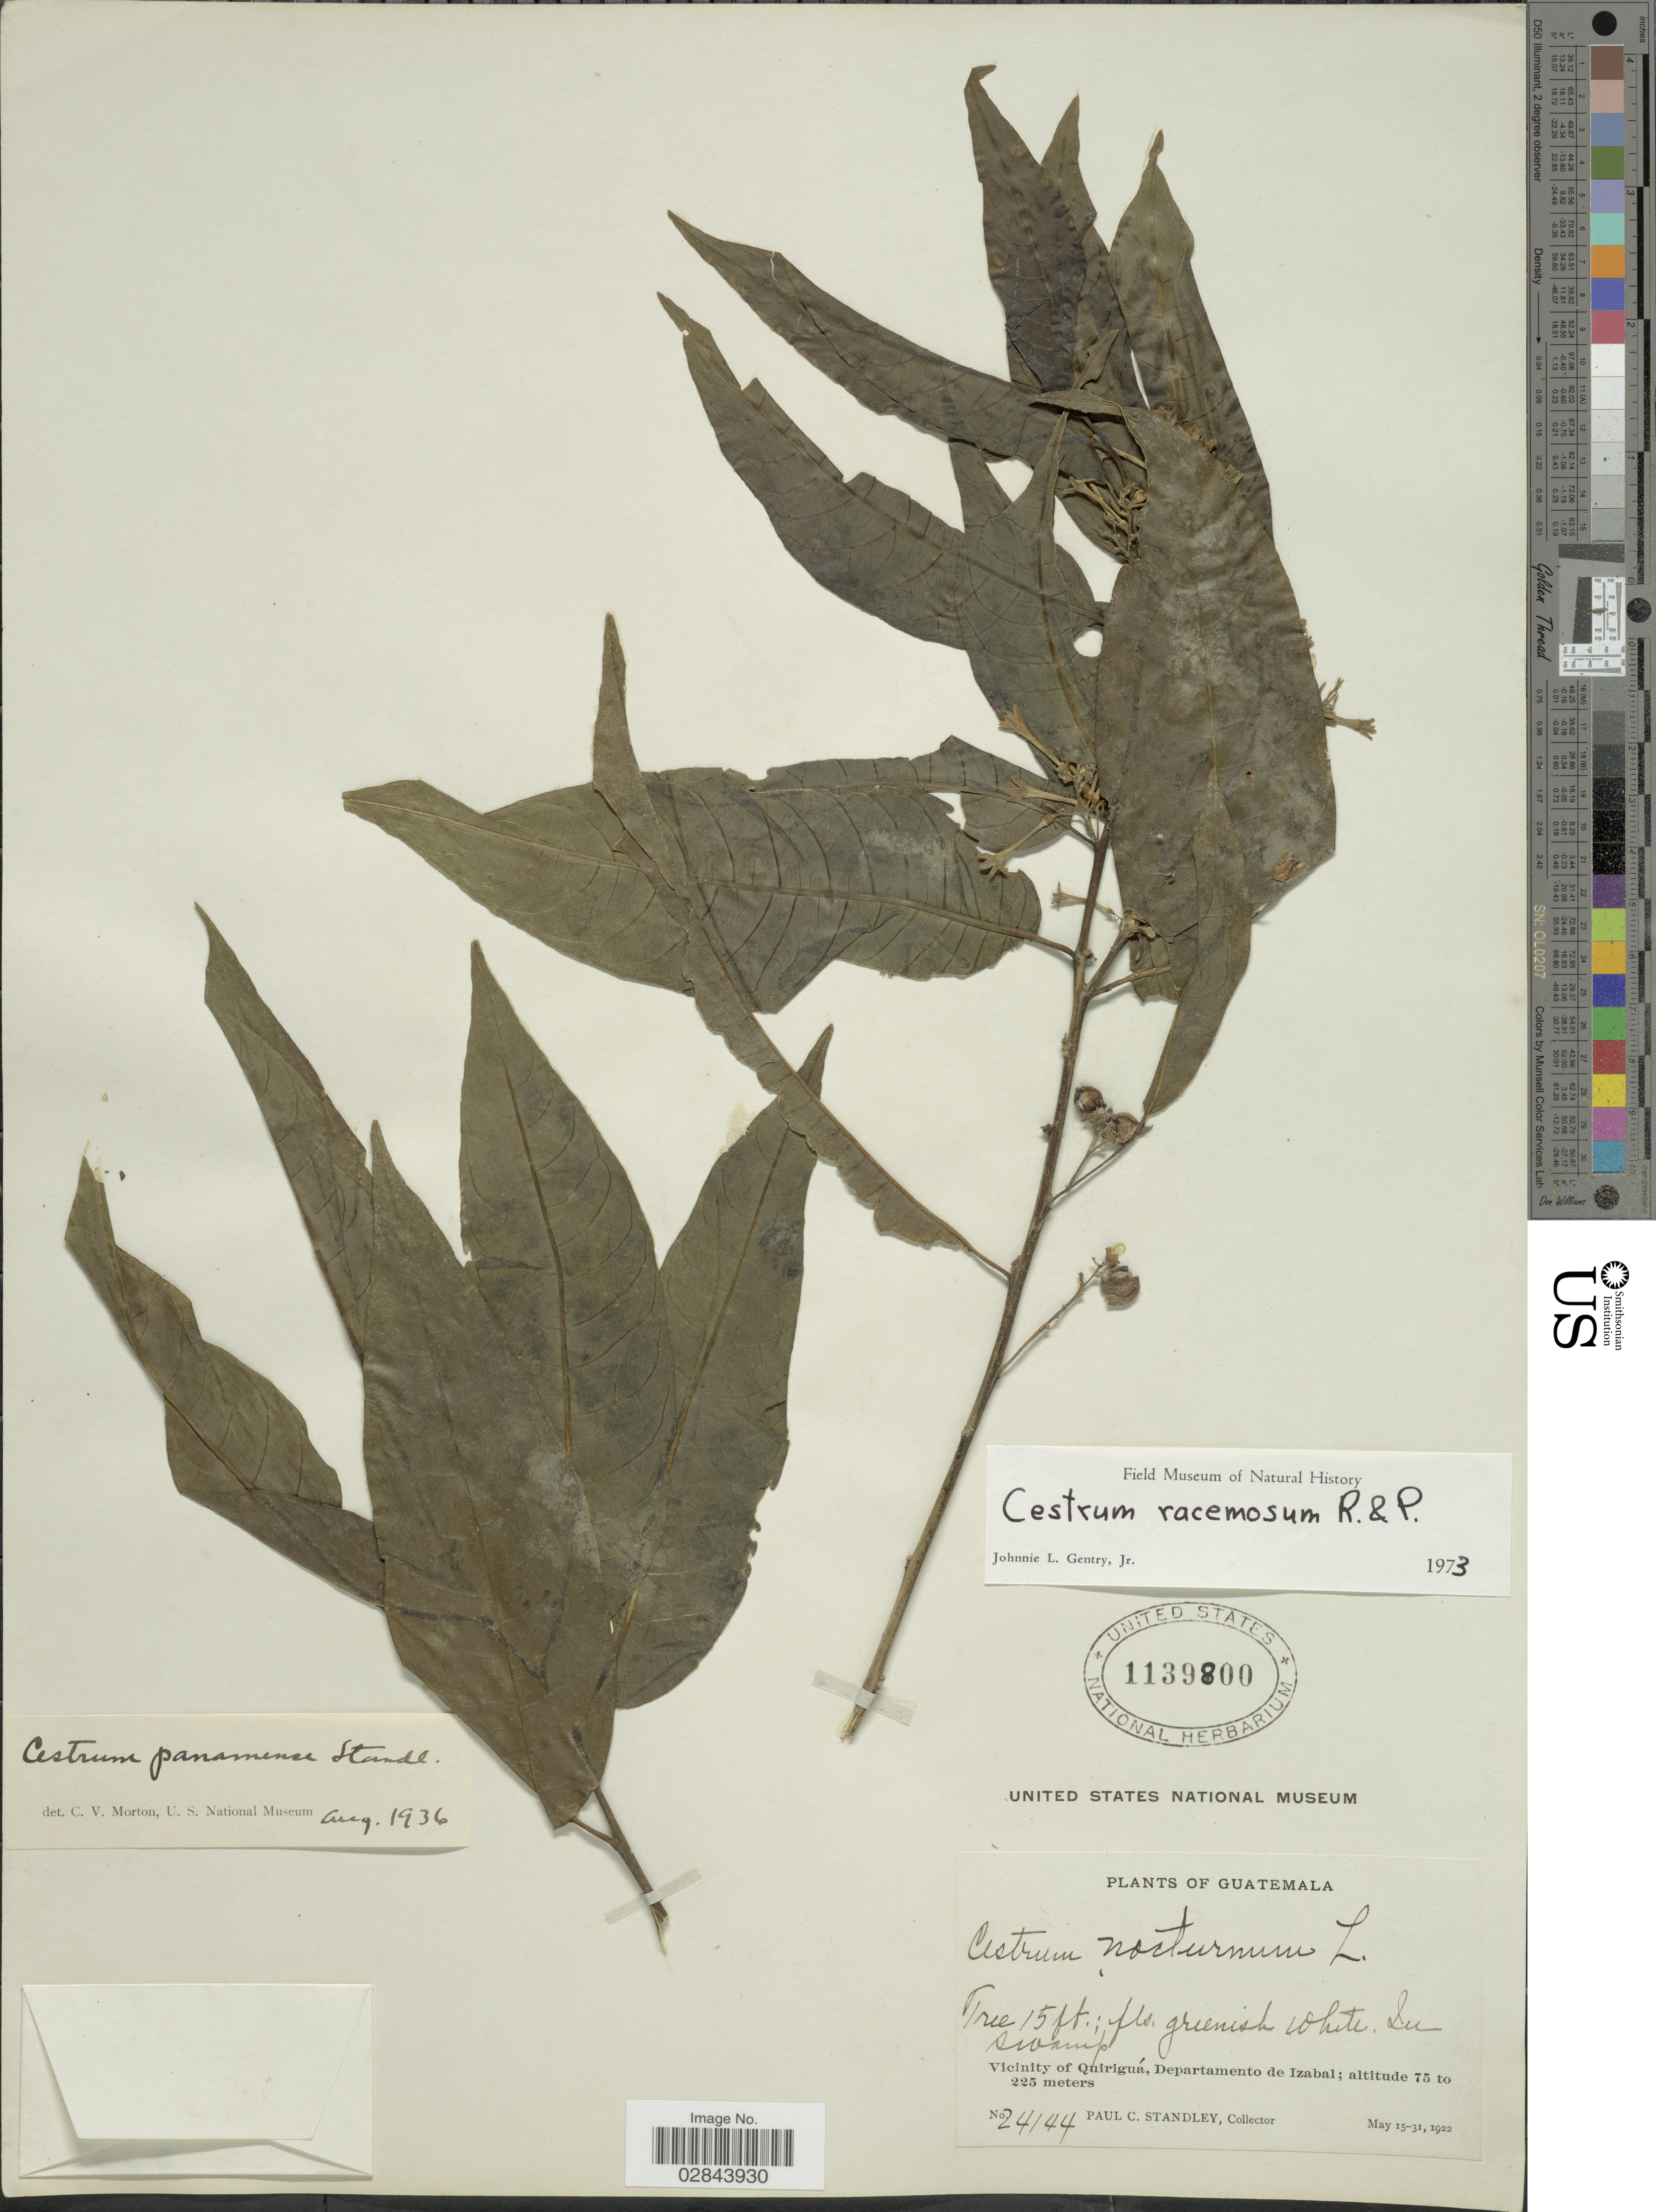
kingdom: Plantae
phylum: Tracheophyta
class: Magnoliopsida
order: Solanales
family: Solanaceae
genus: Cestrum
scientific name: Cestrum racemosum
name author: Ruiz & Pav.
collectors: P. C. Standley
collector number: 24144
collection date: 1922-05-15/1922-05-31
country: Guatemala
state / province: Izabal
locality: Vicinity of Quiriguá, Departamento de Izabal.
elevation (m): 75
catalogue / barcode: US 1139800